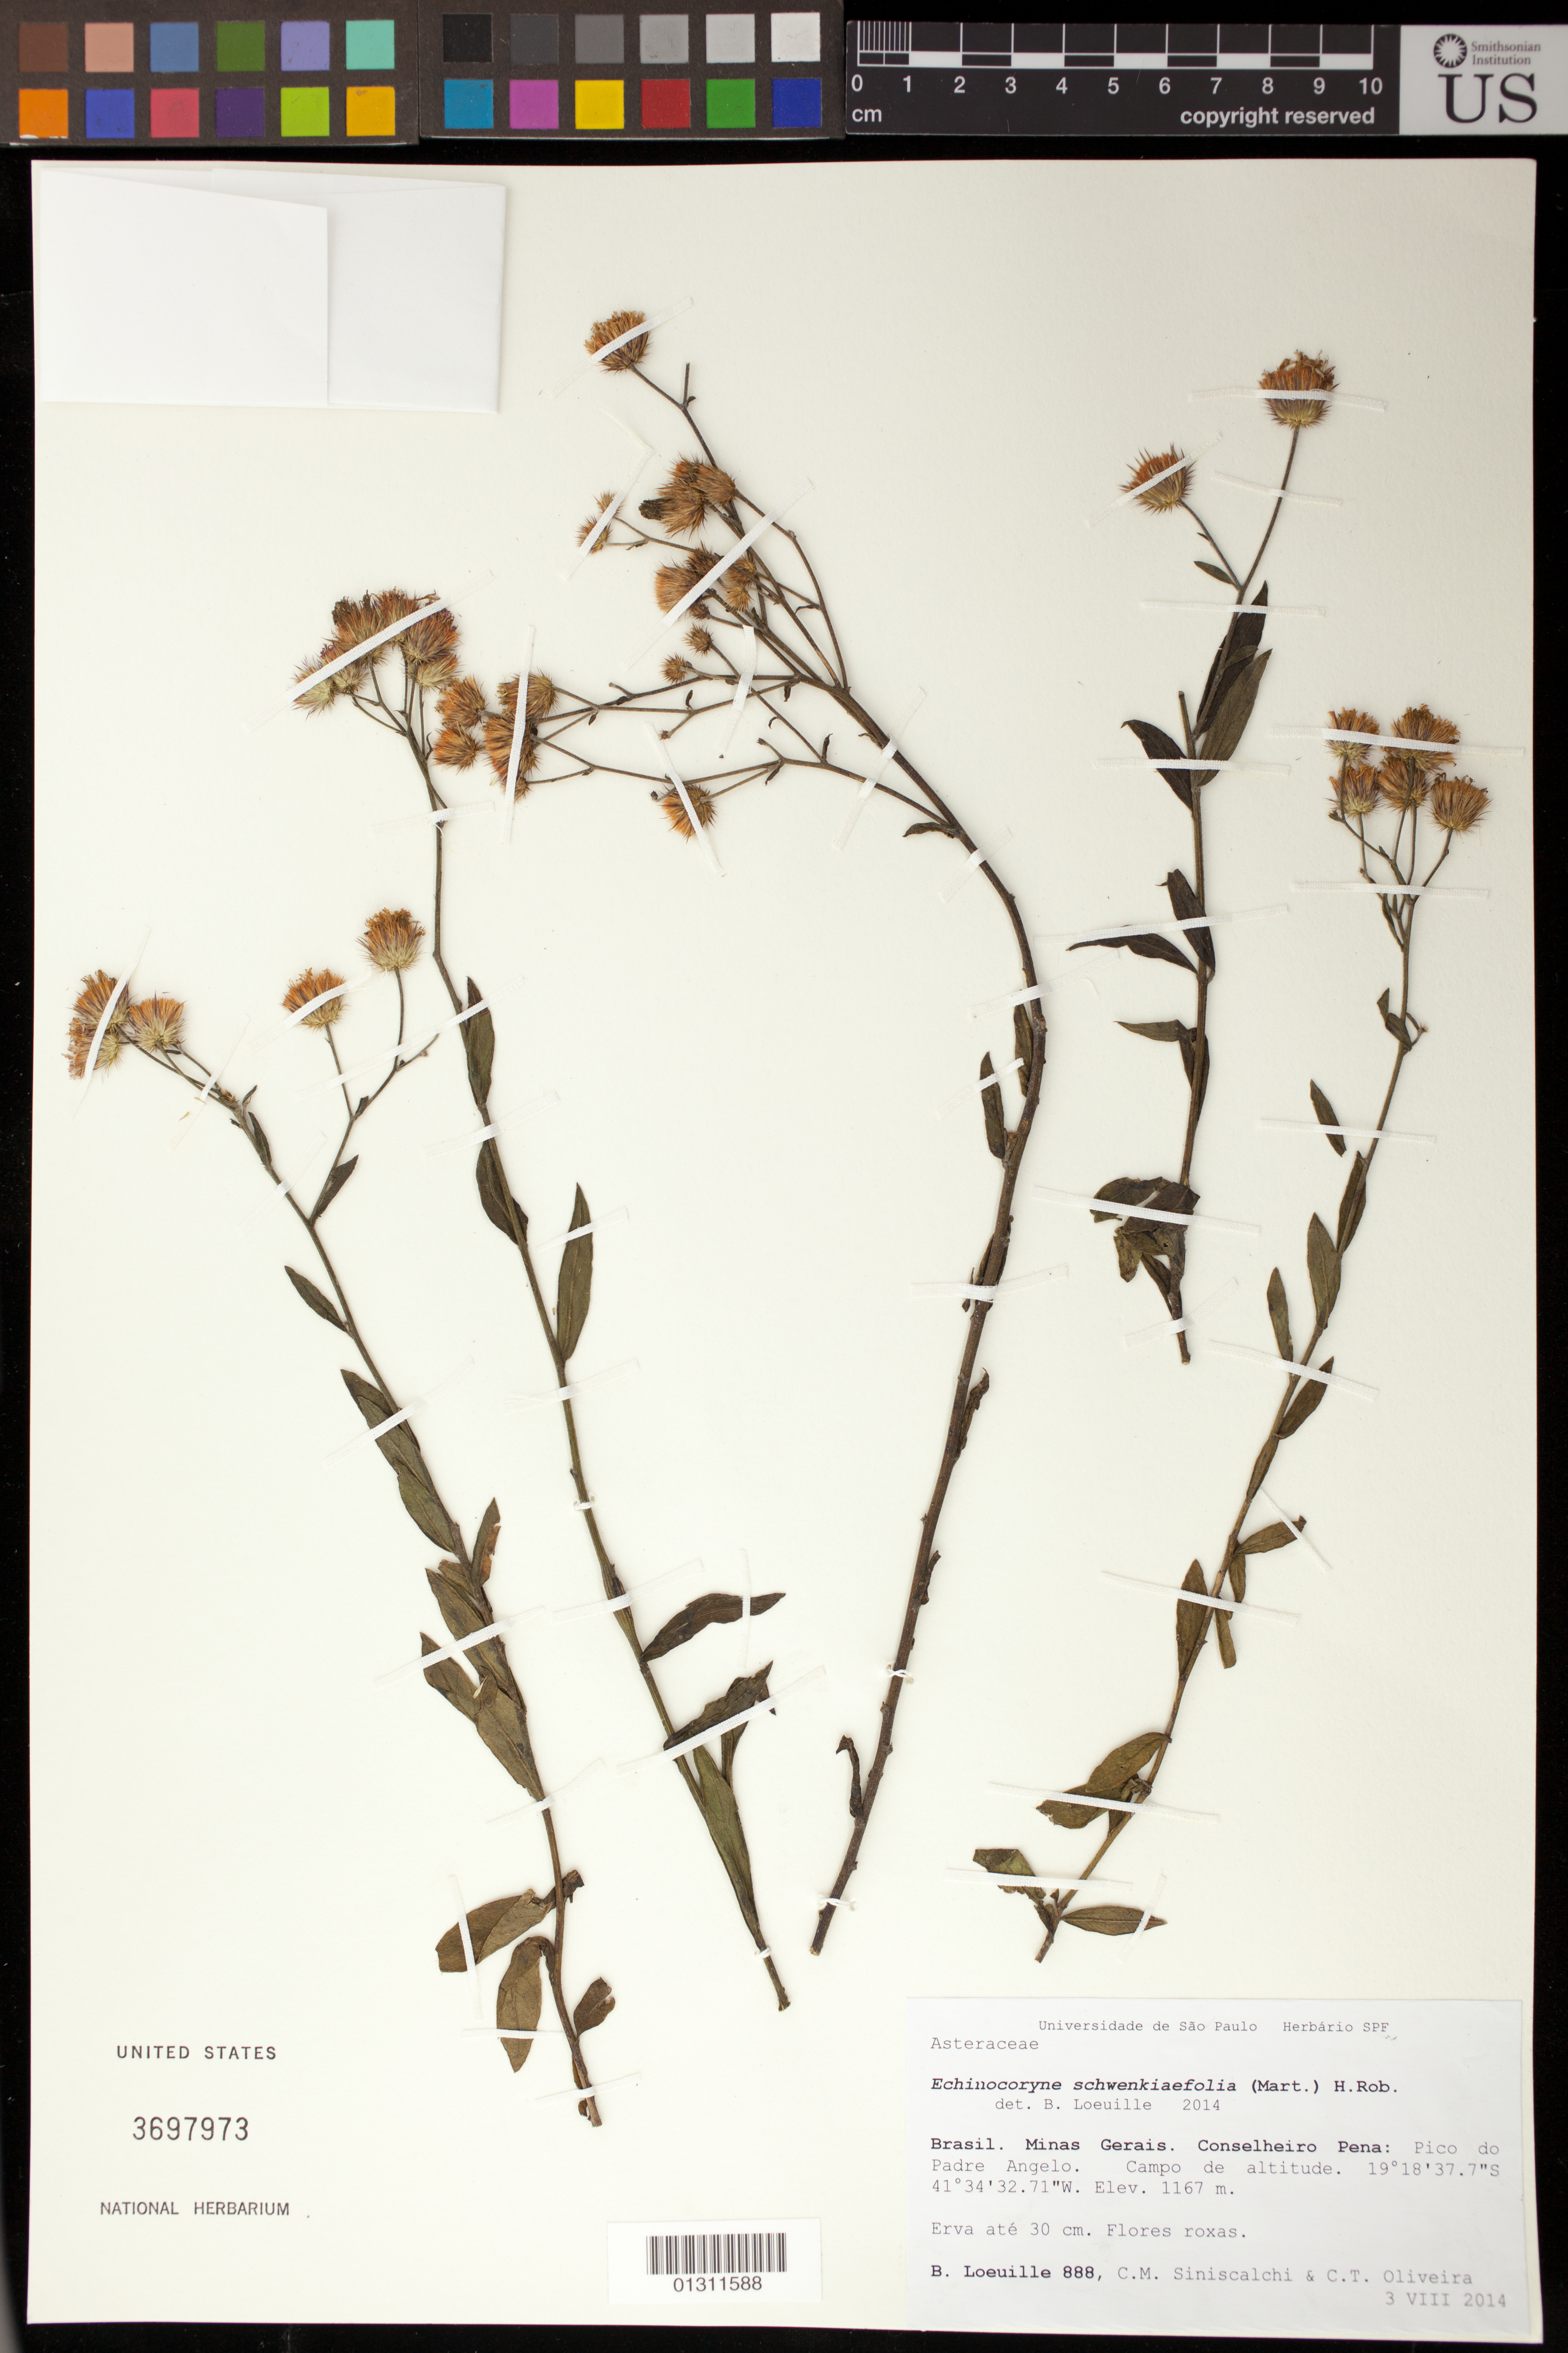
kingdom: Plantae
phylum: Tracheophyta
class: Magnoliopsida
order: Asterales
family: Asteraceae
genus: Echinocoryne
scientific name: Echinocoryne schwenkiaefolia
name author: (Mart. ex DC.) H. Rob.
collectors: B. Loeuille, C. Siniscalchi & C. T. Oliveira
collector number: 888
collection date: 2014-08-03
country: Brazil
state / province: Minas Gerais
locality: Conselheiro Pena, Pico do Padre Angelo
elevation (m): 1167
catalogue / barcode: US 3697973